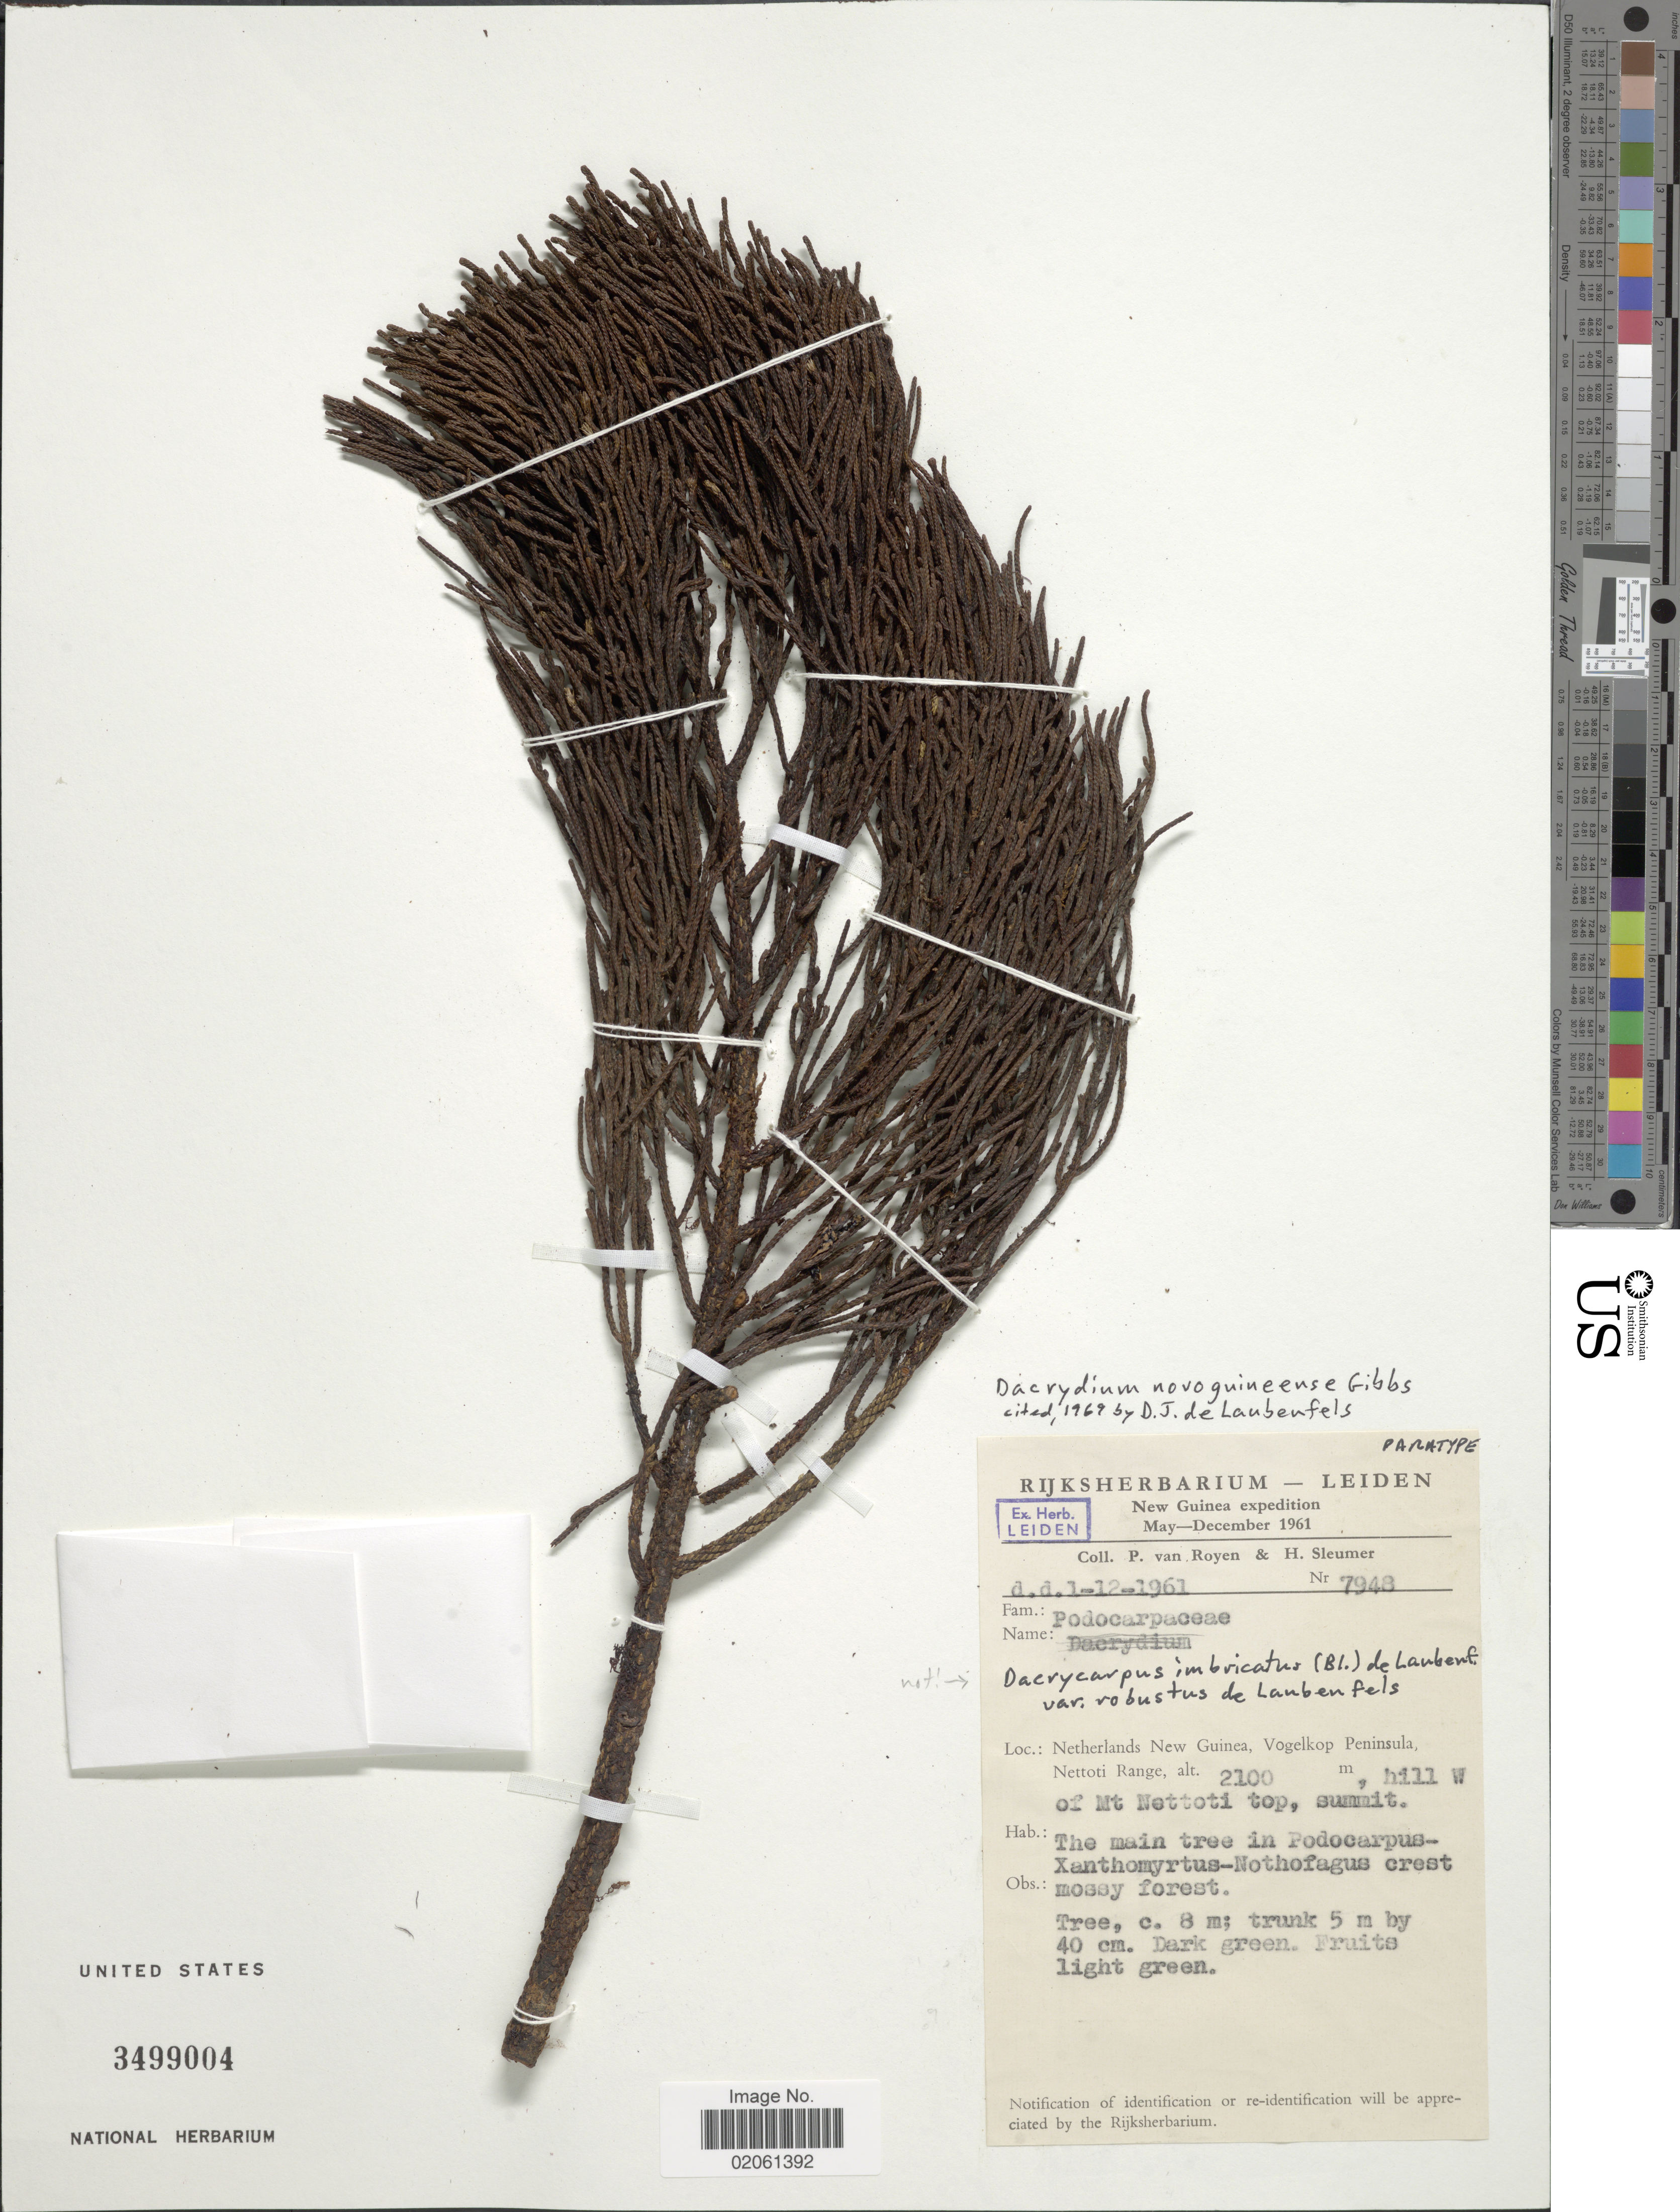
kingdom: Plantae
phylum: Tracheophyta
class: Pinopsida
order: Pinales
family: Podocarpaceae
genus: Dacrydium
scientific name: Dacrydium novoguineense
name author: Gibbs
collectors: P. van Royen & H. O. Sleumer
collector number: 7948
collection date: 1961-12-01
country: Indonesia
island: New Guinea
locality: New Guinea. Netherlands New Guinea, Vogelkop Peninsula, Nettoti Range, hill W of Mt Netotti top, summit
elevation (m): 2100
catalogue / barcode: US 3499004